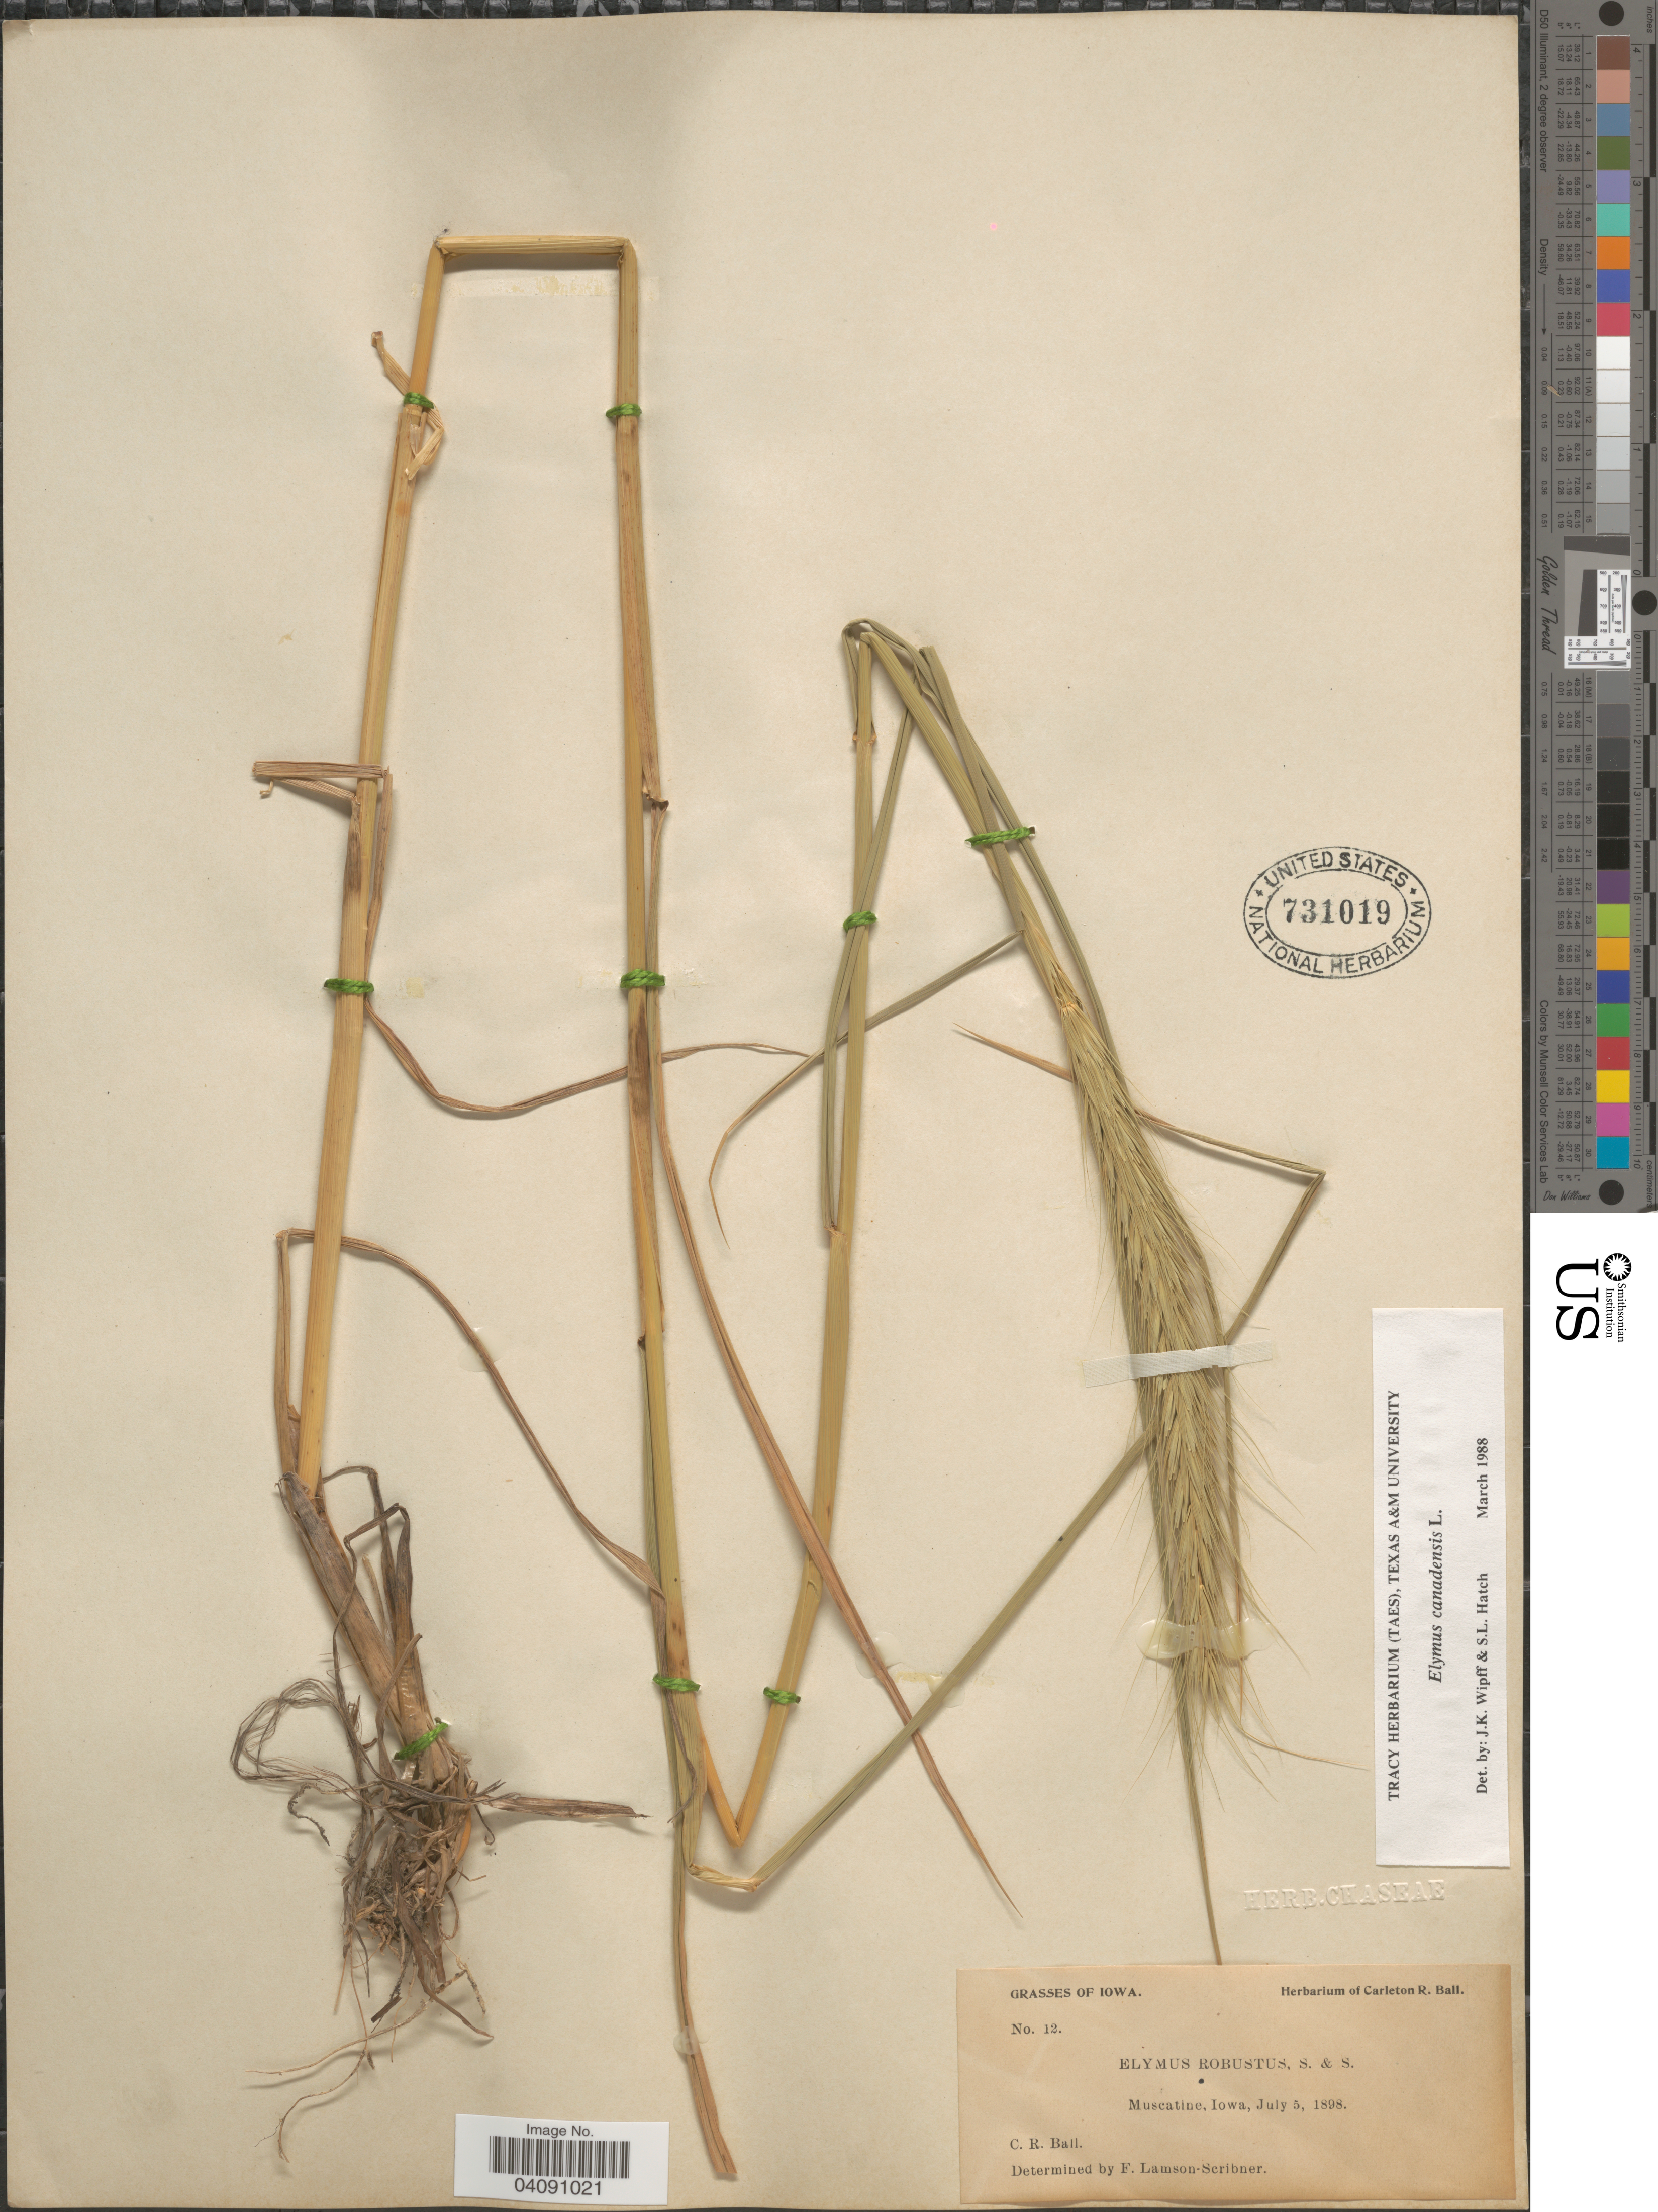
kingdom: Plantae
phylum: Tracheophyta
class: Liliopsida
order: Poales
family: Poaceae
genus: Elymus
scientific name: Elymus canadensis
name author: L.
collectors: C. R. Ball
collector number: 12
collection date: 1898-07-05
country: United States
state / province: Iowa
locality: Muscatine.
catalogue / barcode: US 731019